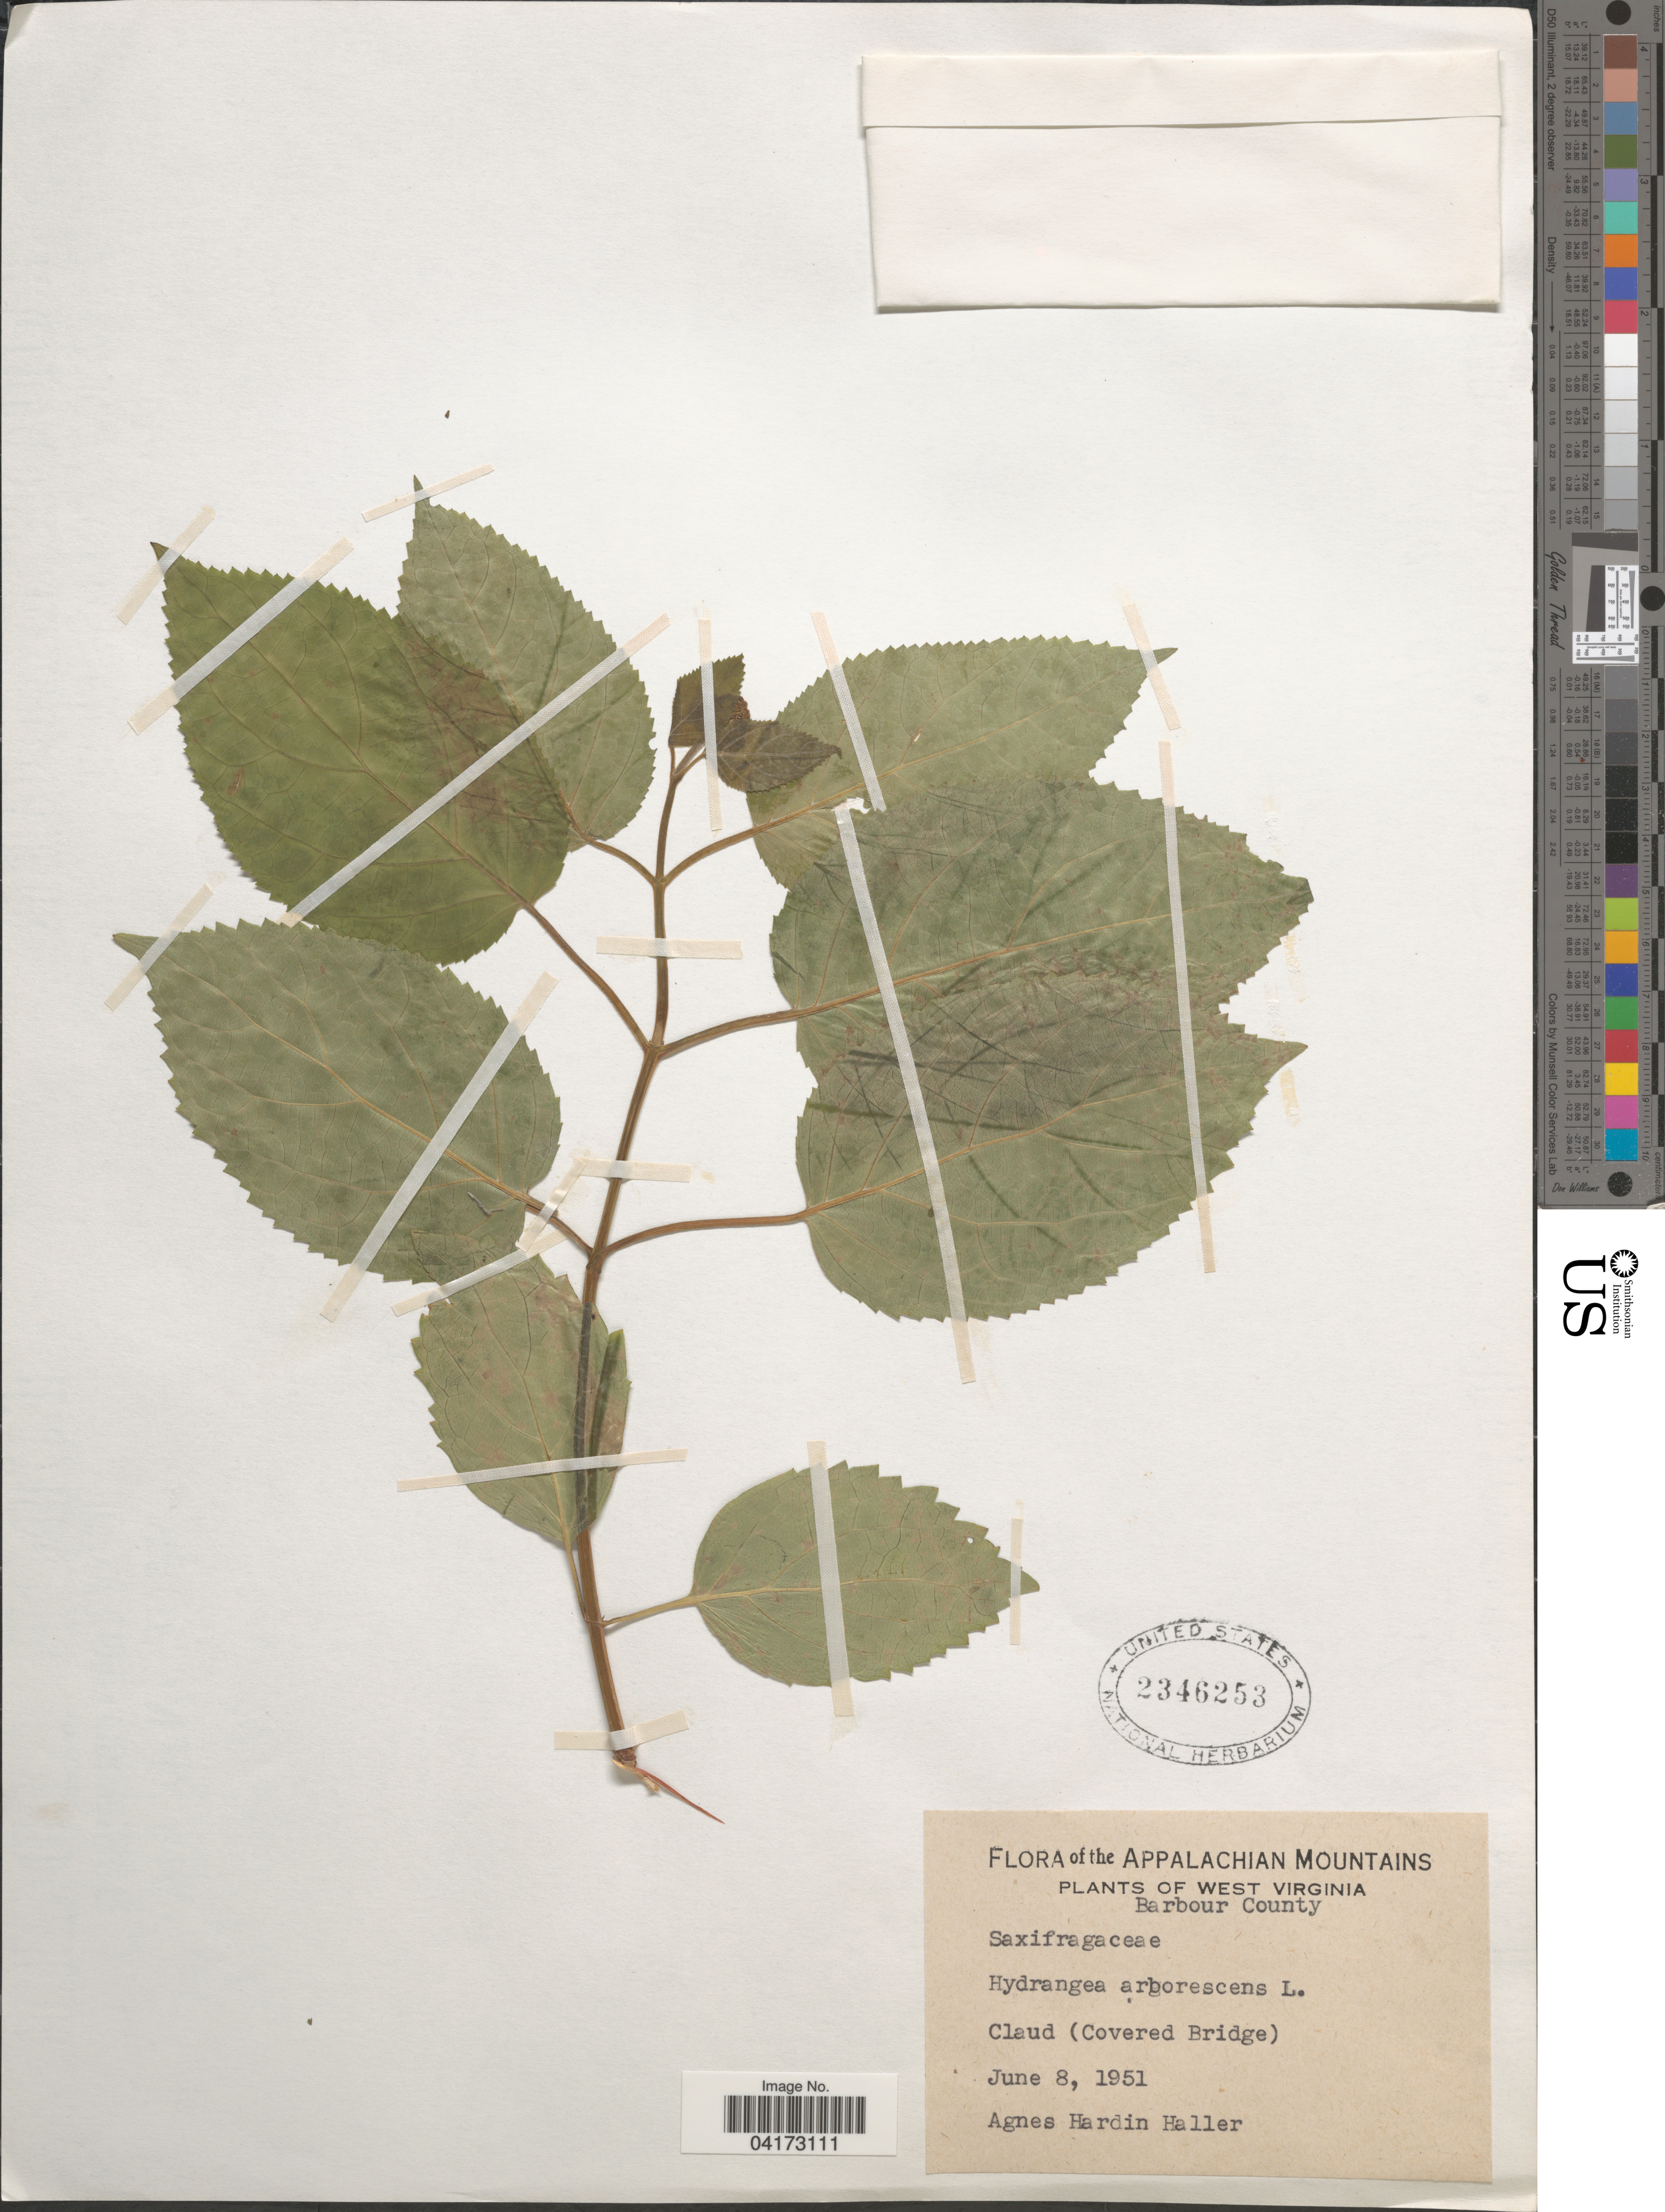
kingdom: Plantae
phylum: Tracheophyta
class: Magnoliopsida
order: Cornales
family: Hydrangeaceae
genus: Hydrangea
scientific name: Hydrangea arborescens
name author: L.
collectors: A. Haller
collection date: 1951-06-08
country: United States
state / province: West Virginia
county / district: Barbour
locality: The Appalachian Mountains. Barbour County. Claud (Covered Bridge).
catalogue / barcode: US 2346253